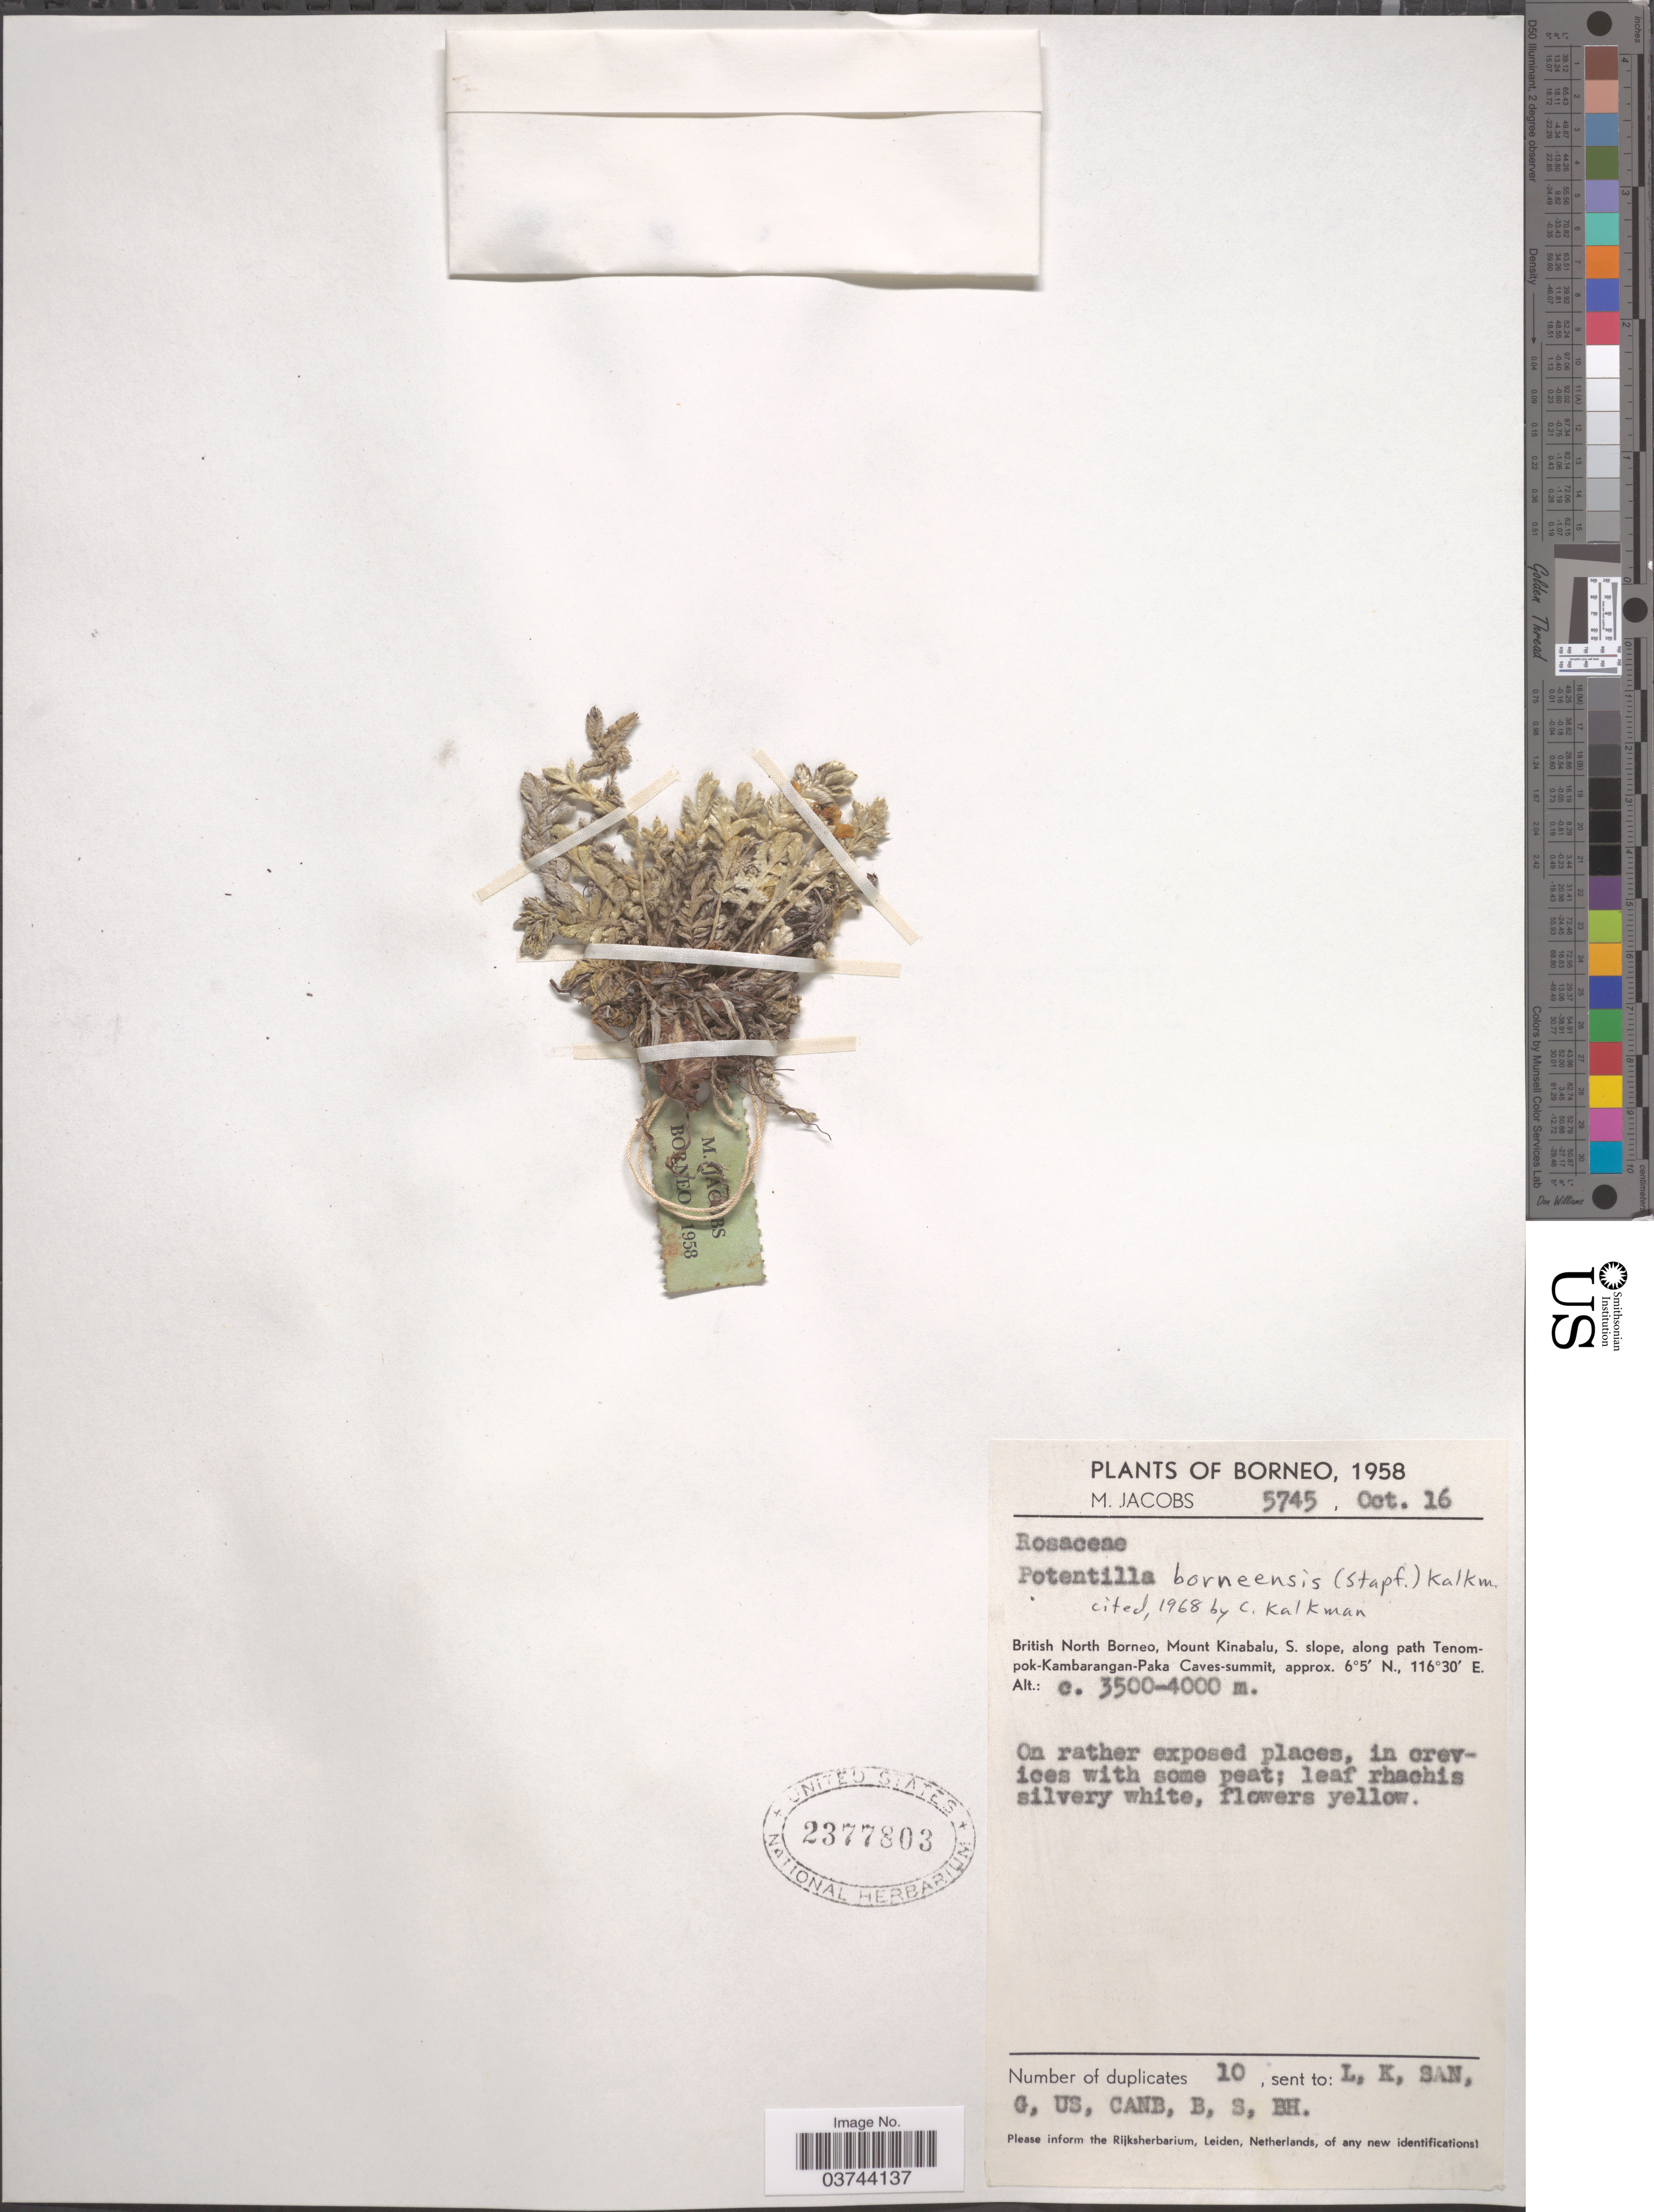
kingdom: Plantae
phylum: Tracheophyta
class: Magnoliopsida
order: Rosales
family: Rosaceae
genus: Potentilla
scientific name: Potentilla borneensis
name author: (Stapf) Kalkman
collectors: M. Jacobs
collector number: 5745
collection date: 1958-10-16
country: Malaysia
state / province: Sabah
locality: Borneo. British North Borneo, Mount Kinabalu, S. slope, along path Tenompok-Kambarangan-Paka Caves-summit.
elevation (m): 3500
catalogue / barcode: US 2377803